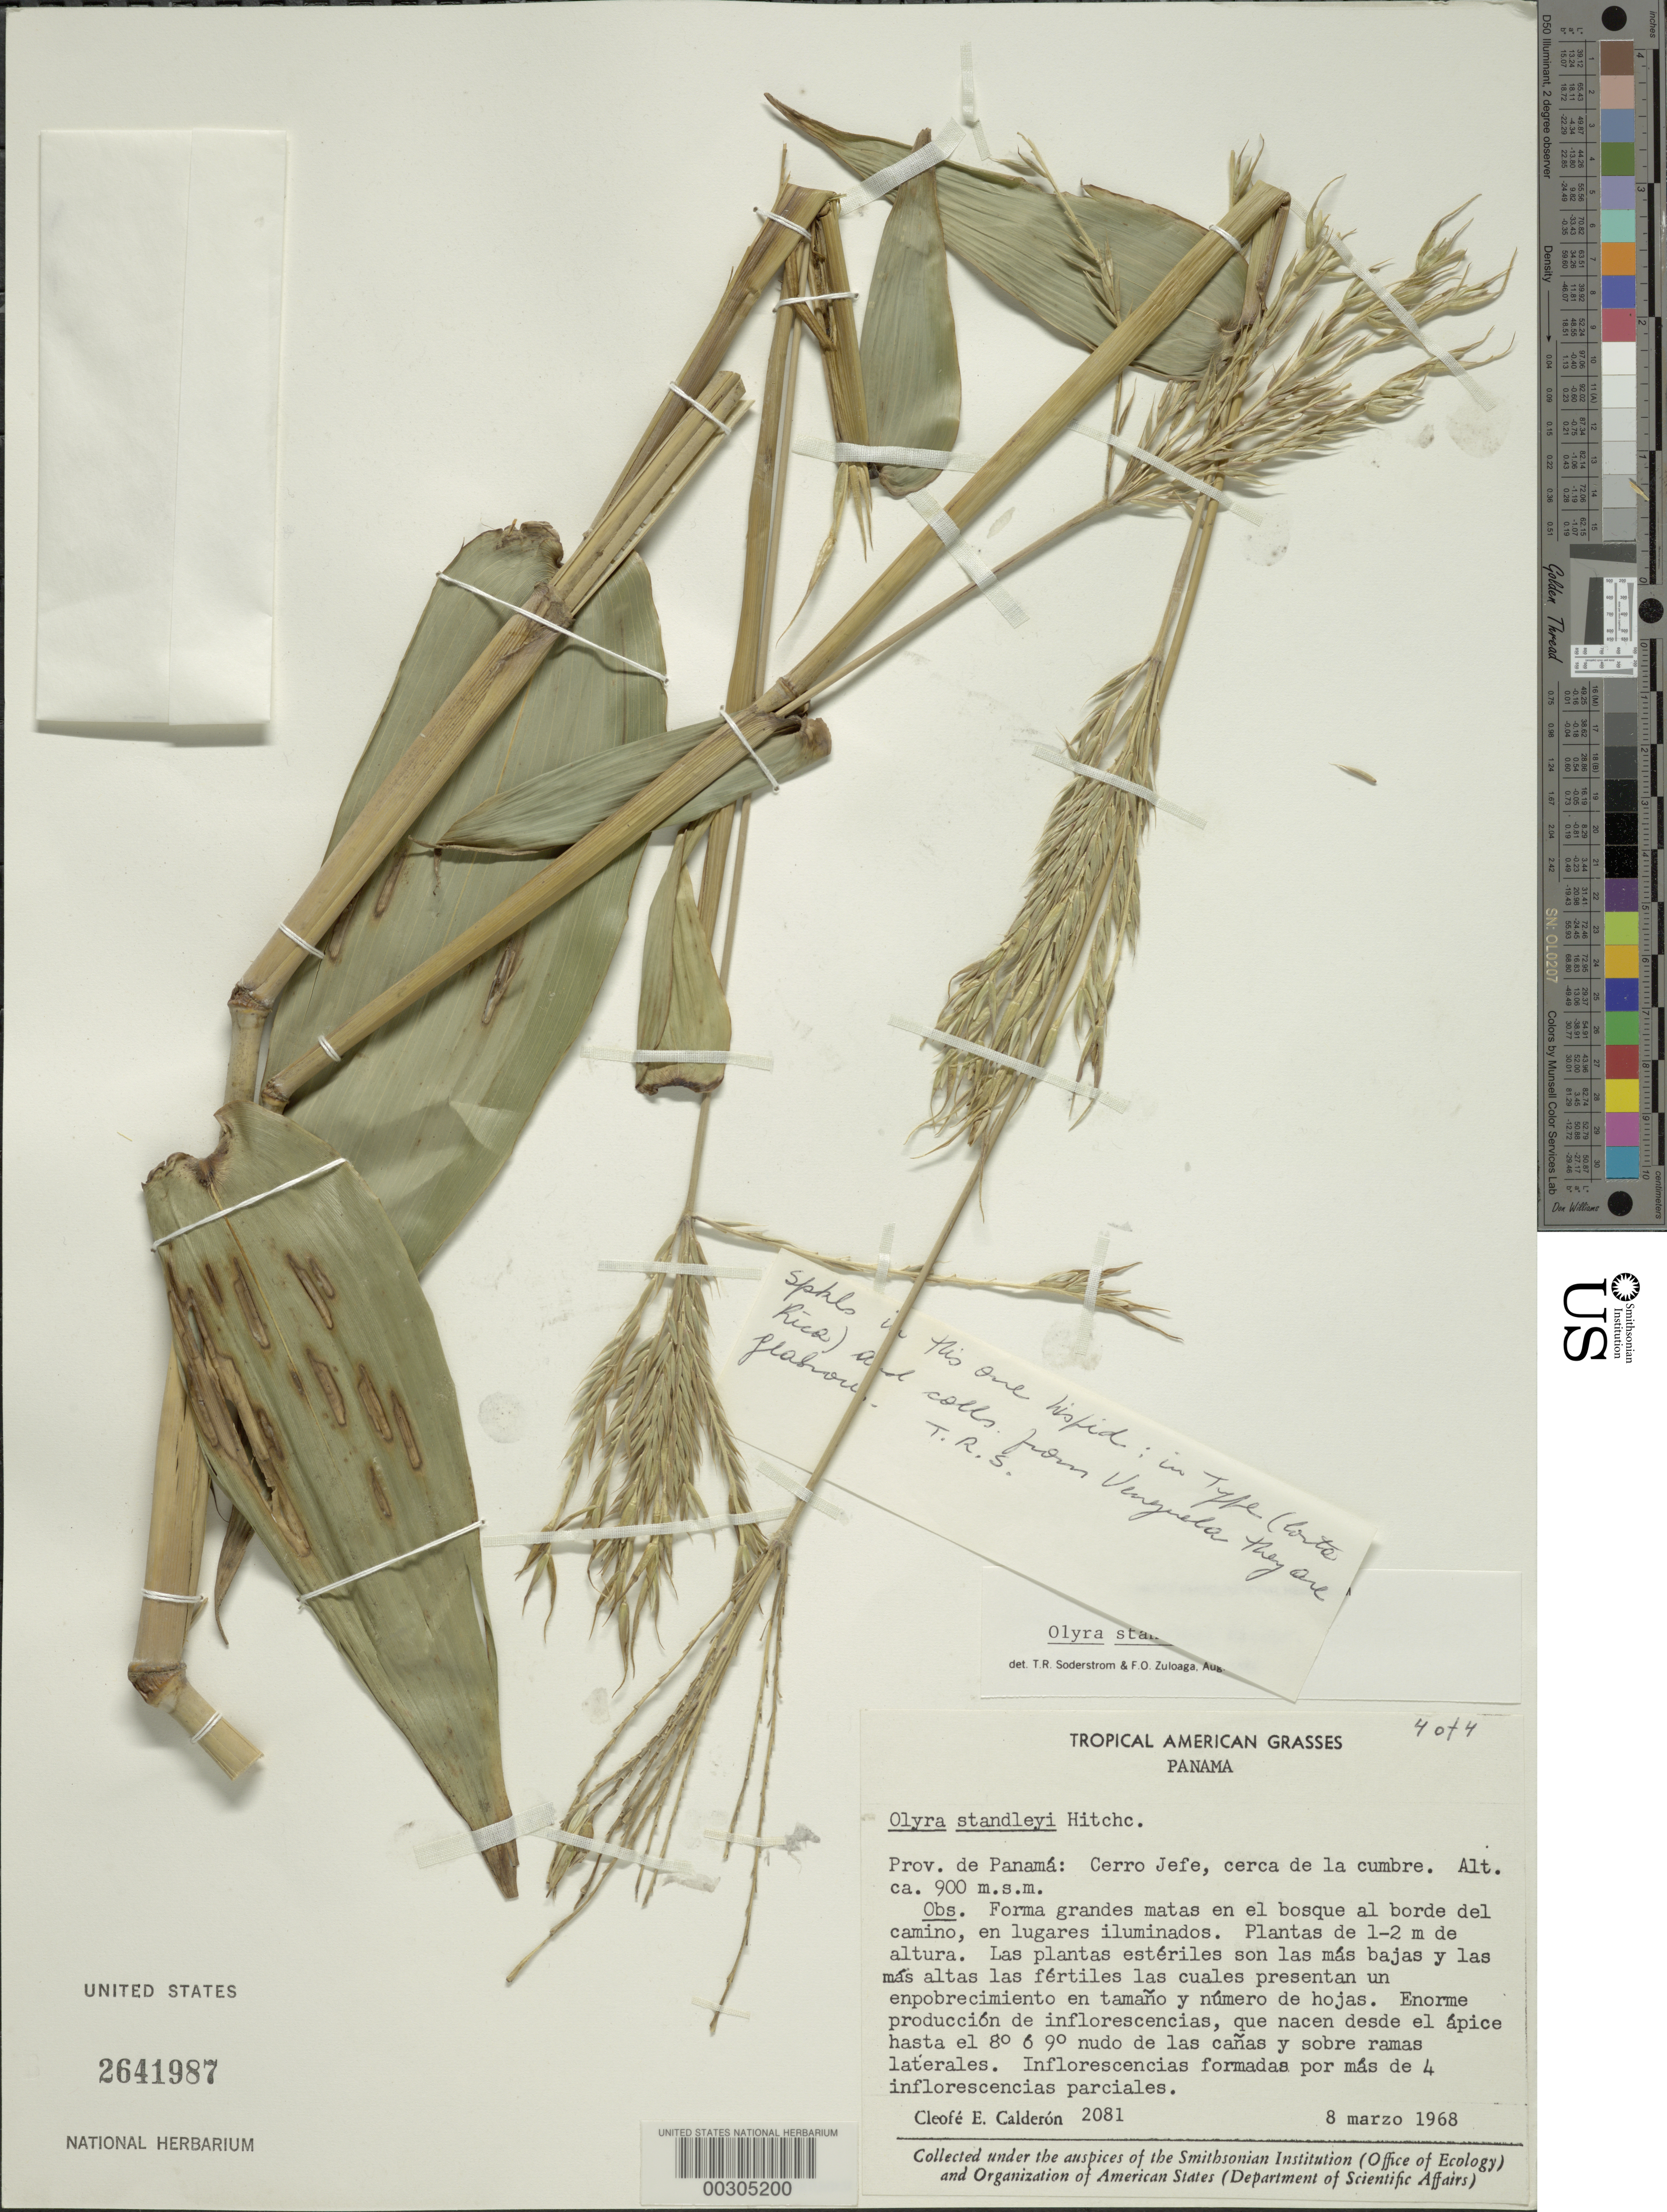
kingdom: Plantae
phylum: Tracheophyta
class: Liliopsida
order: Poales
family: Poaceae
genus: Olyra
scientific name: Olyra standleyi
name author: Hitchc.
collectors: C. E. Calderón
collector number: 2081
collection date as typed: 08 Mar 1968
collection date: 1968-03-08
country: Panama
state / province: Panamá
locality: Cerro Jefe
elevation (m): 900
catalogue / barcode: US 2641987